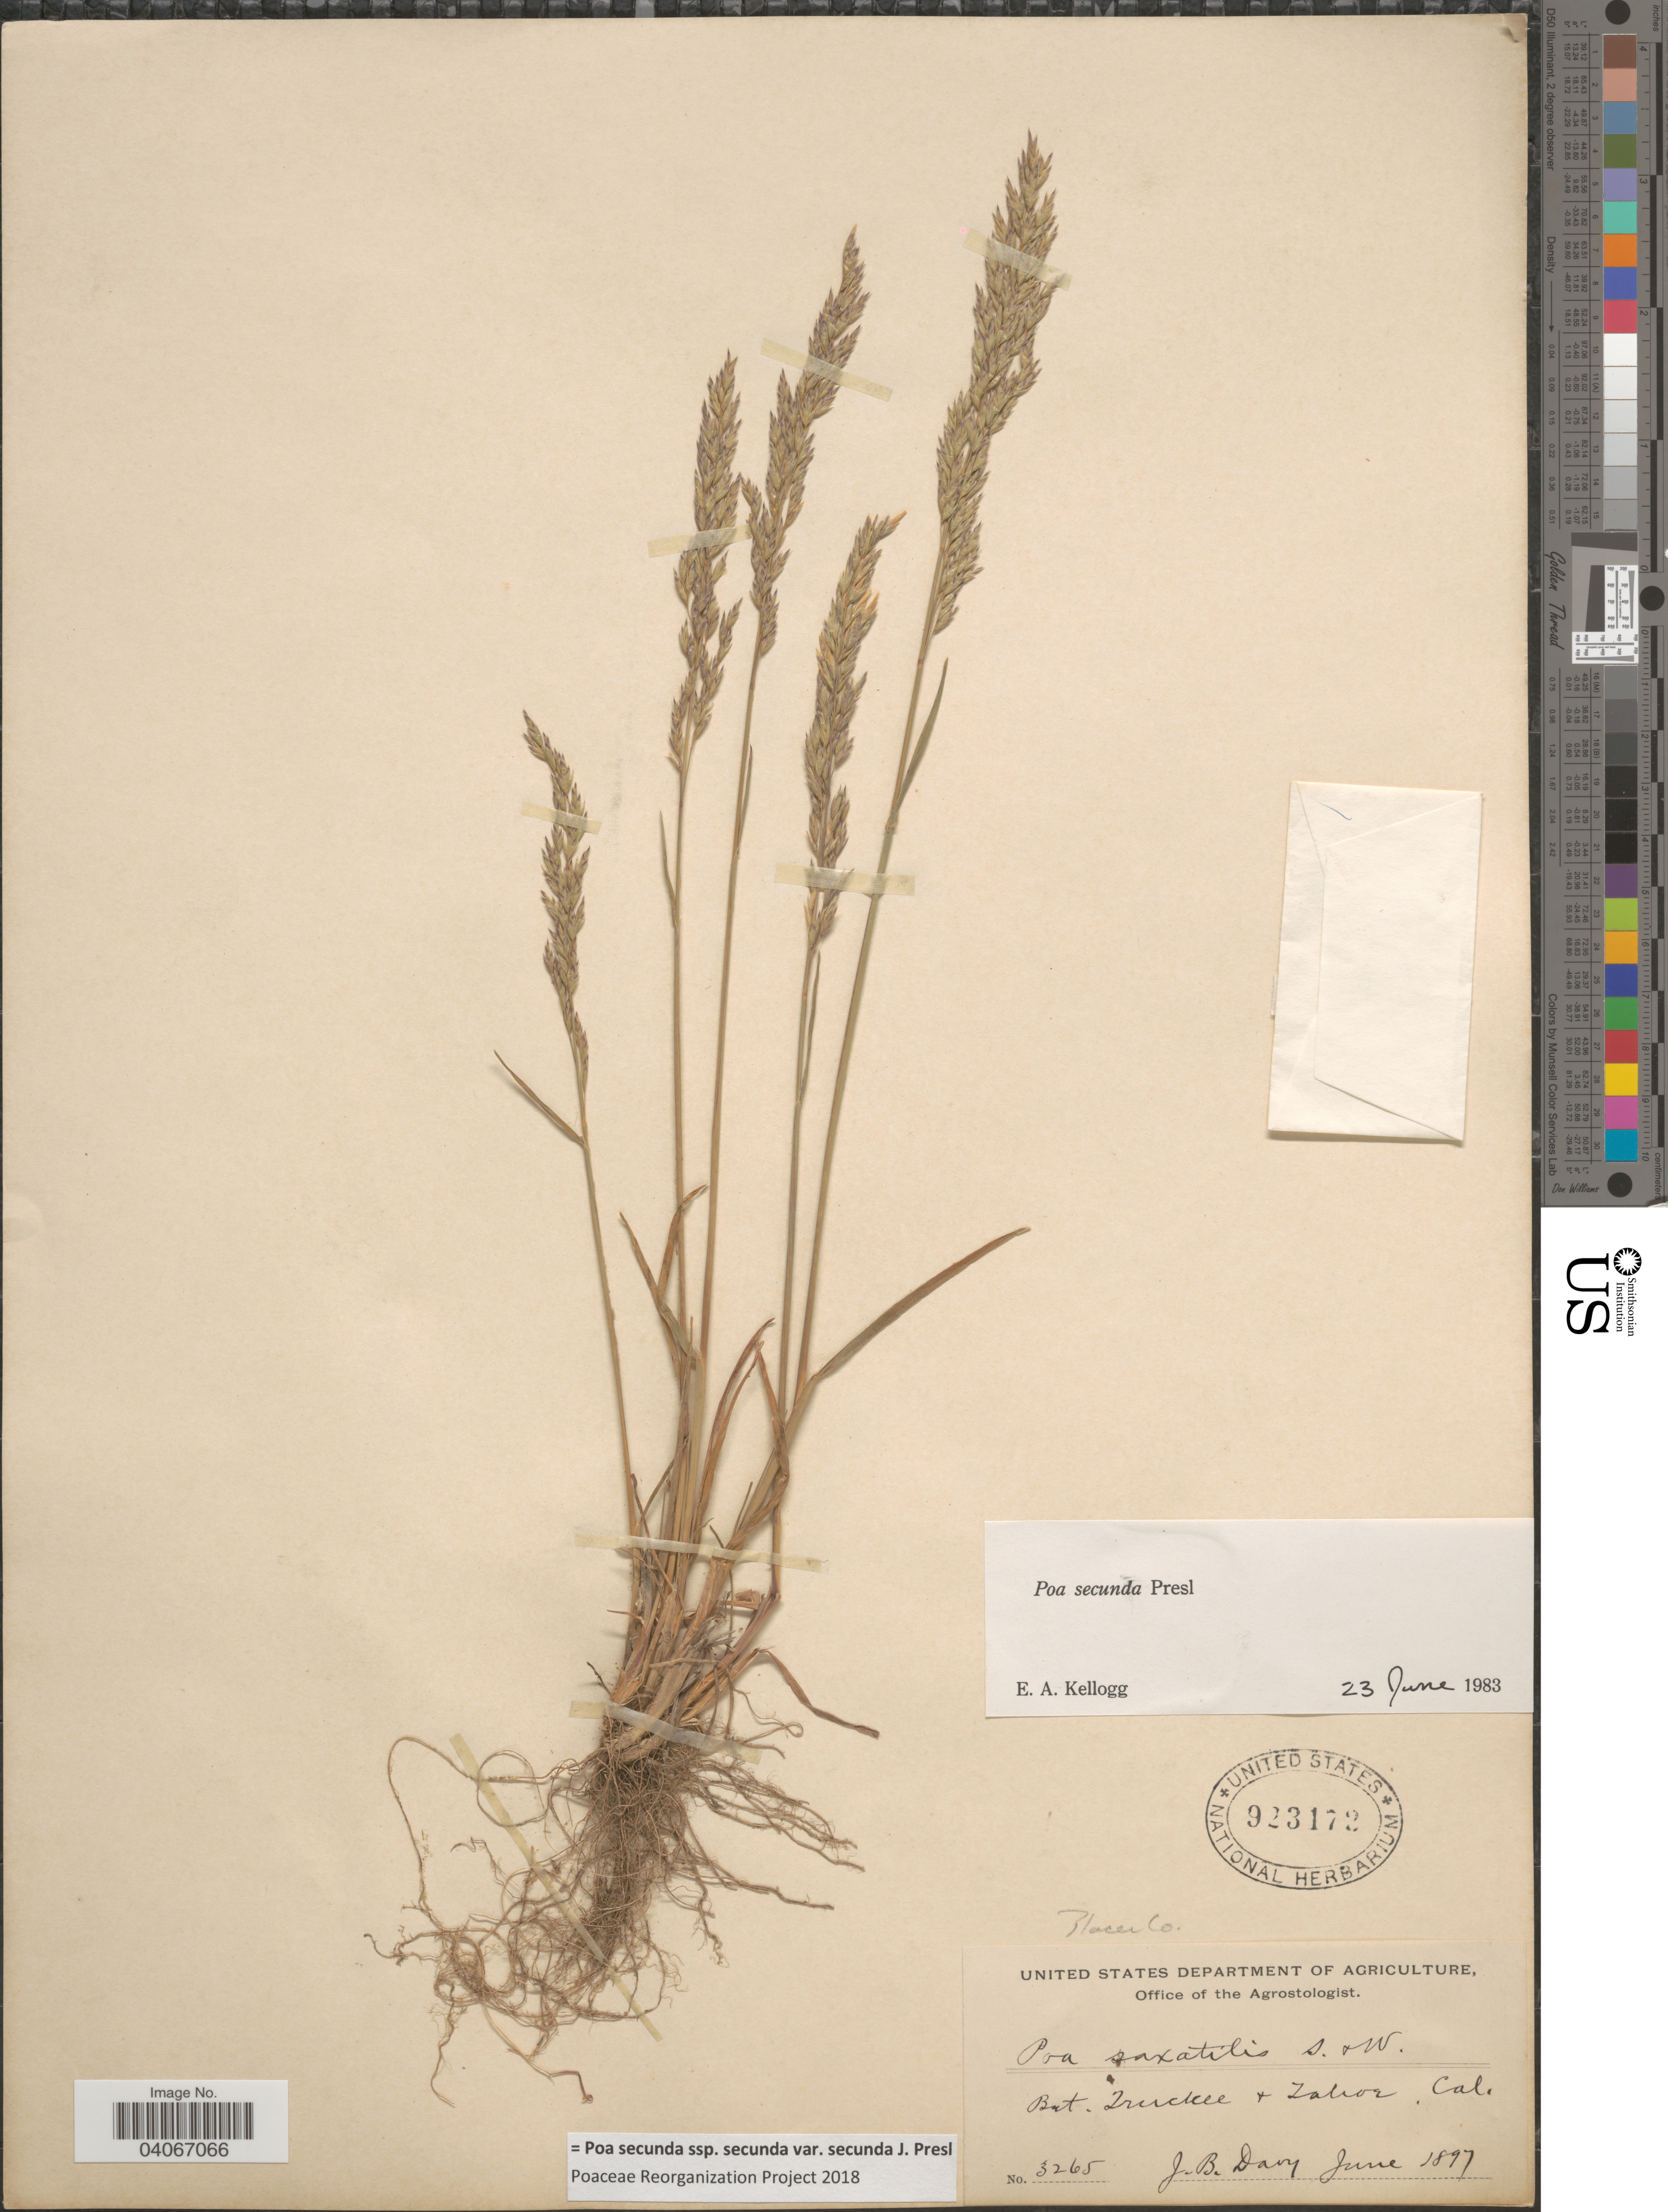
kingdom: Plantae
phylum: Tracheophyta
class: Liliopsida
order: Poales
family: Poaceae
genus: Poa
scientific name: Poa secunda subsp. secunda var. secunda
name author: J. Presl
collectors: J. Burtt Davy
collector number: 3265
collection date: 1897-06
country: United States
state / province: California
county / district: Placer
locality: Bot. Truckee + Tahoe. Placer Co.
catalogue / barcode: US 923172